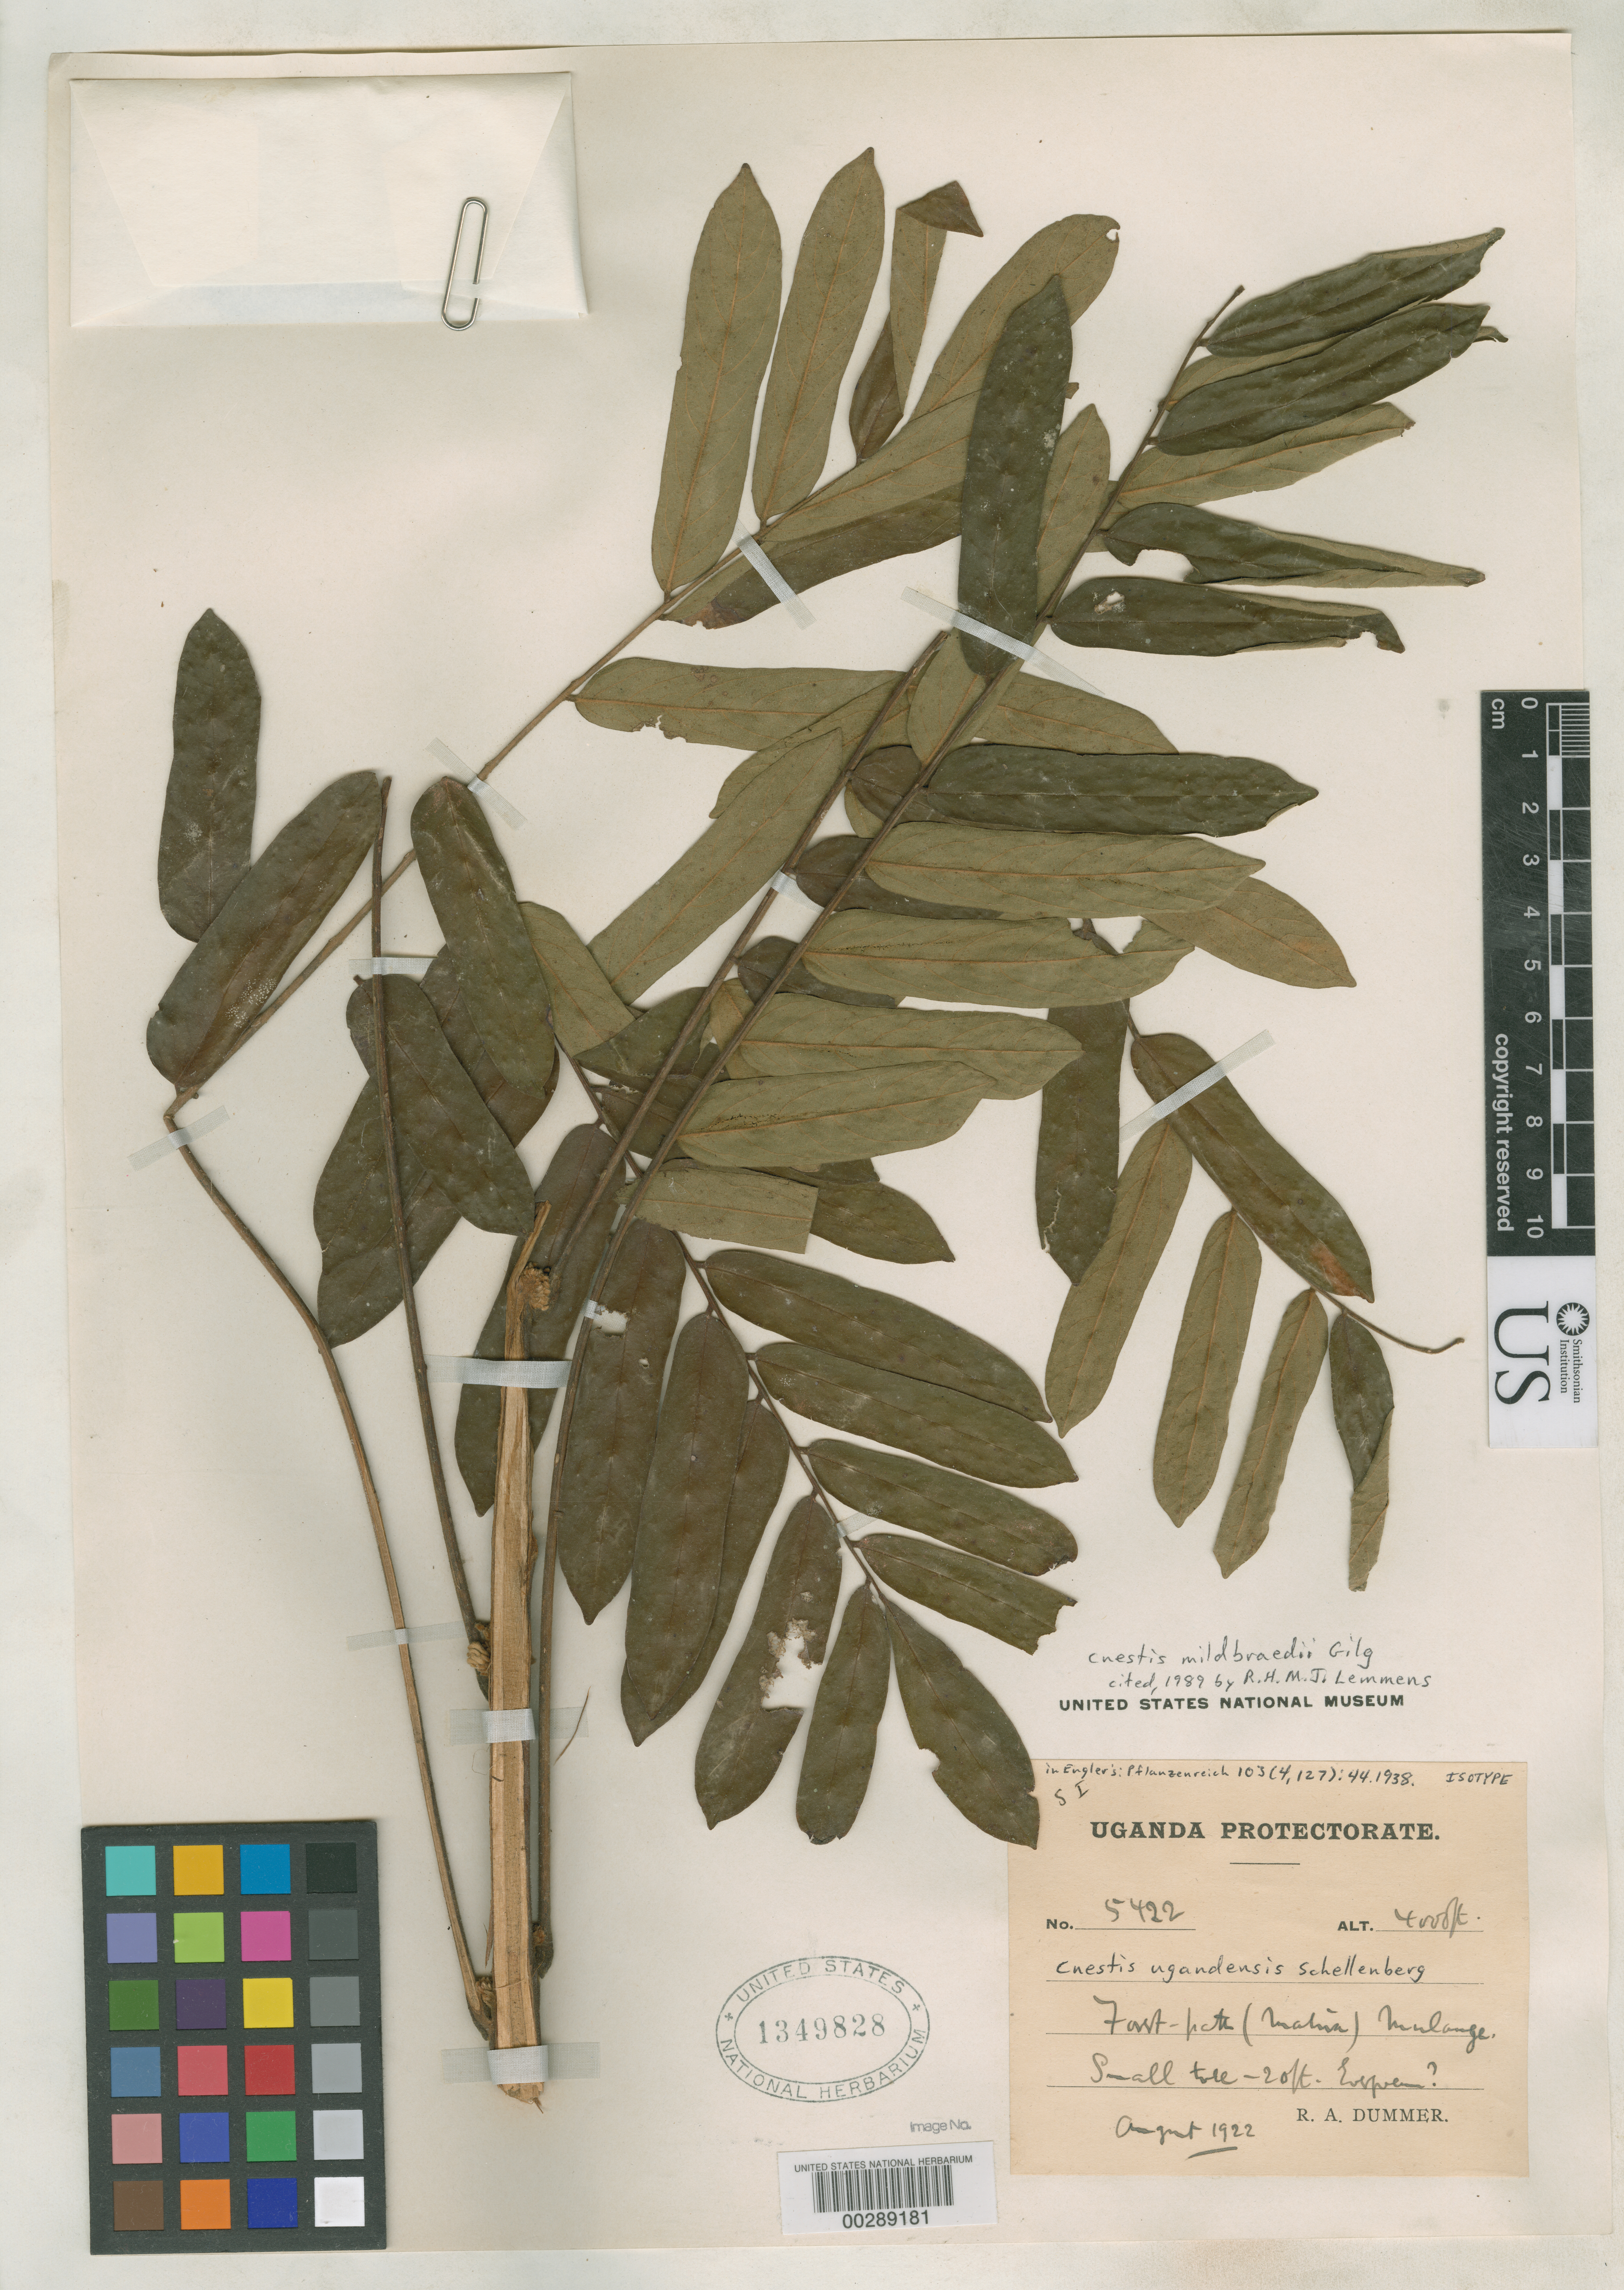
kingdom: Plantae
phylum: Tracheophyta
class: Magnoliopsida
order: Oxalidales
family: Connaraceae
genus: Cnestis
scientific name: Cnestis ugandensis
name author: G. Schellenb. in Engl.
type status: Isotype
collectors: R. Dümmer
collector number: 5422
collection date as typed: Aug 1922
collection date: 1922-08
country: Uganda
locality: Mulange.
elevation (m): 1219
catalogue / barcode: US 1349828